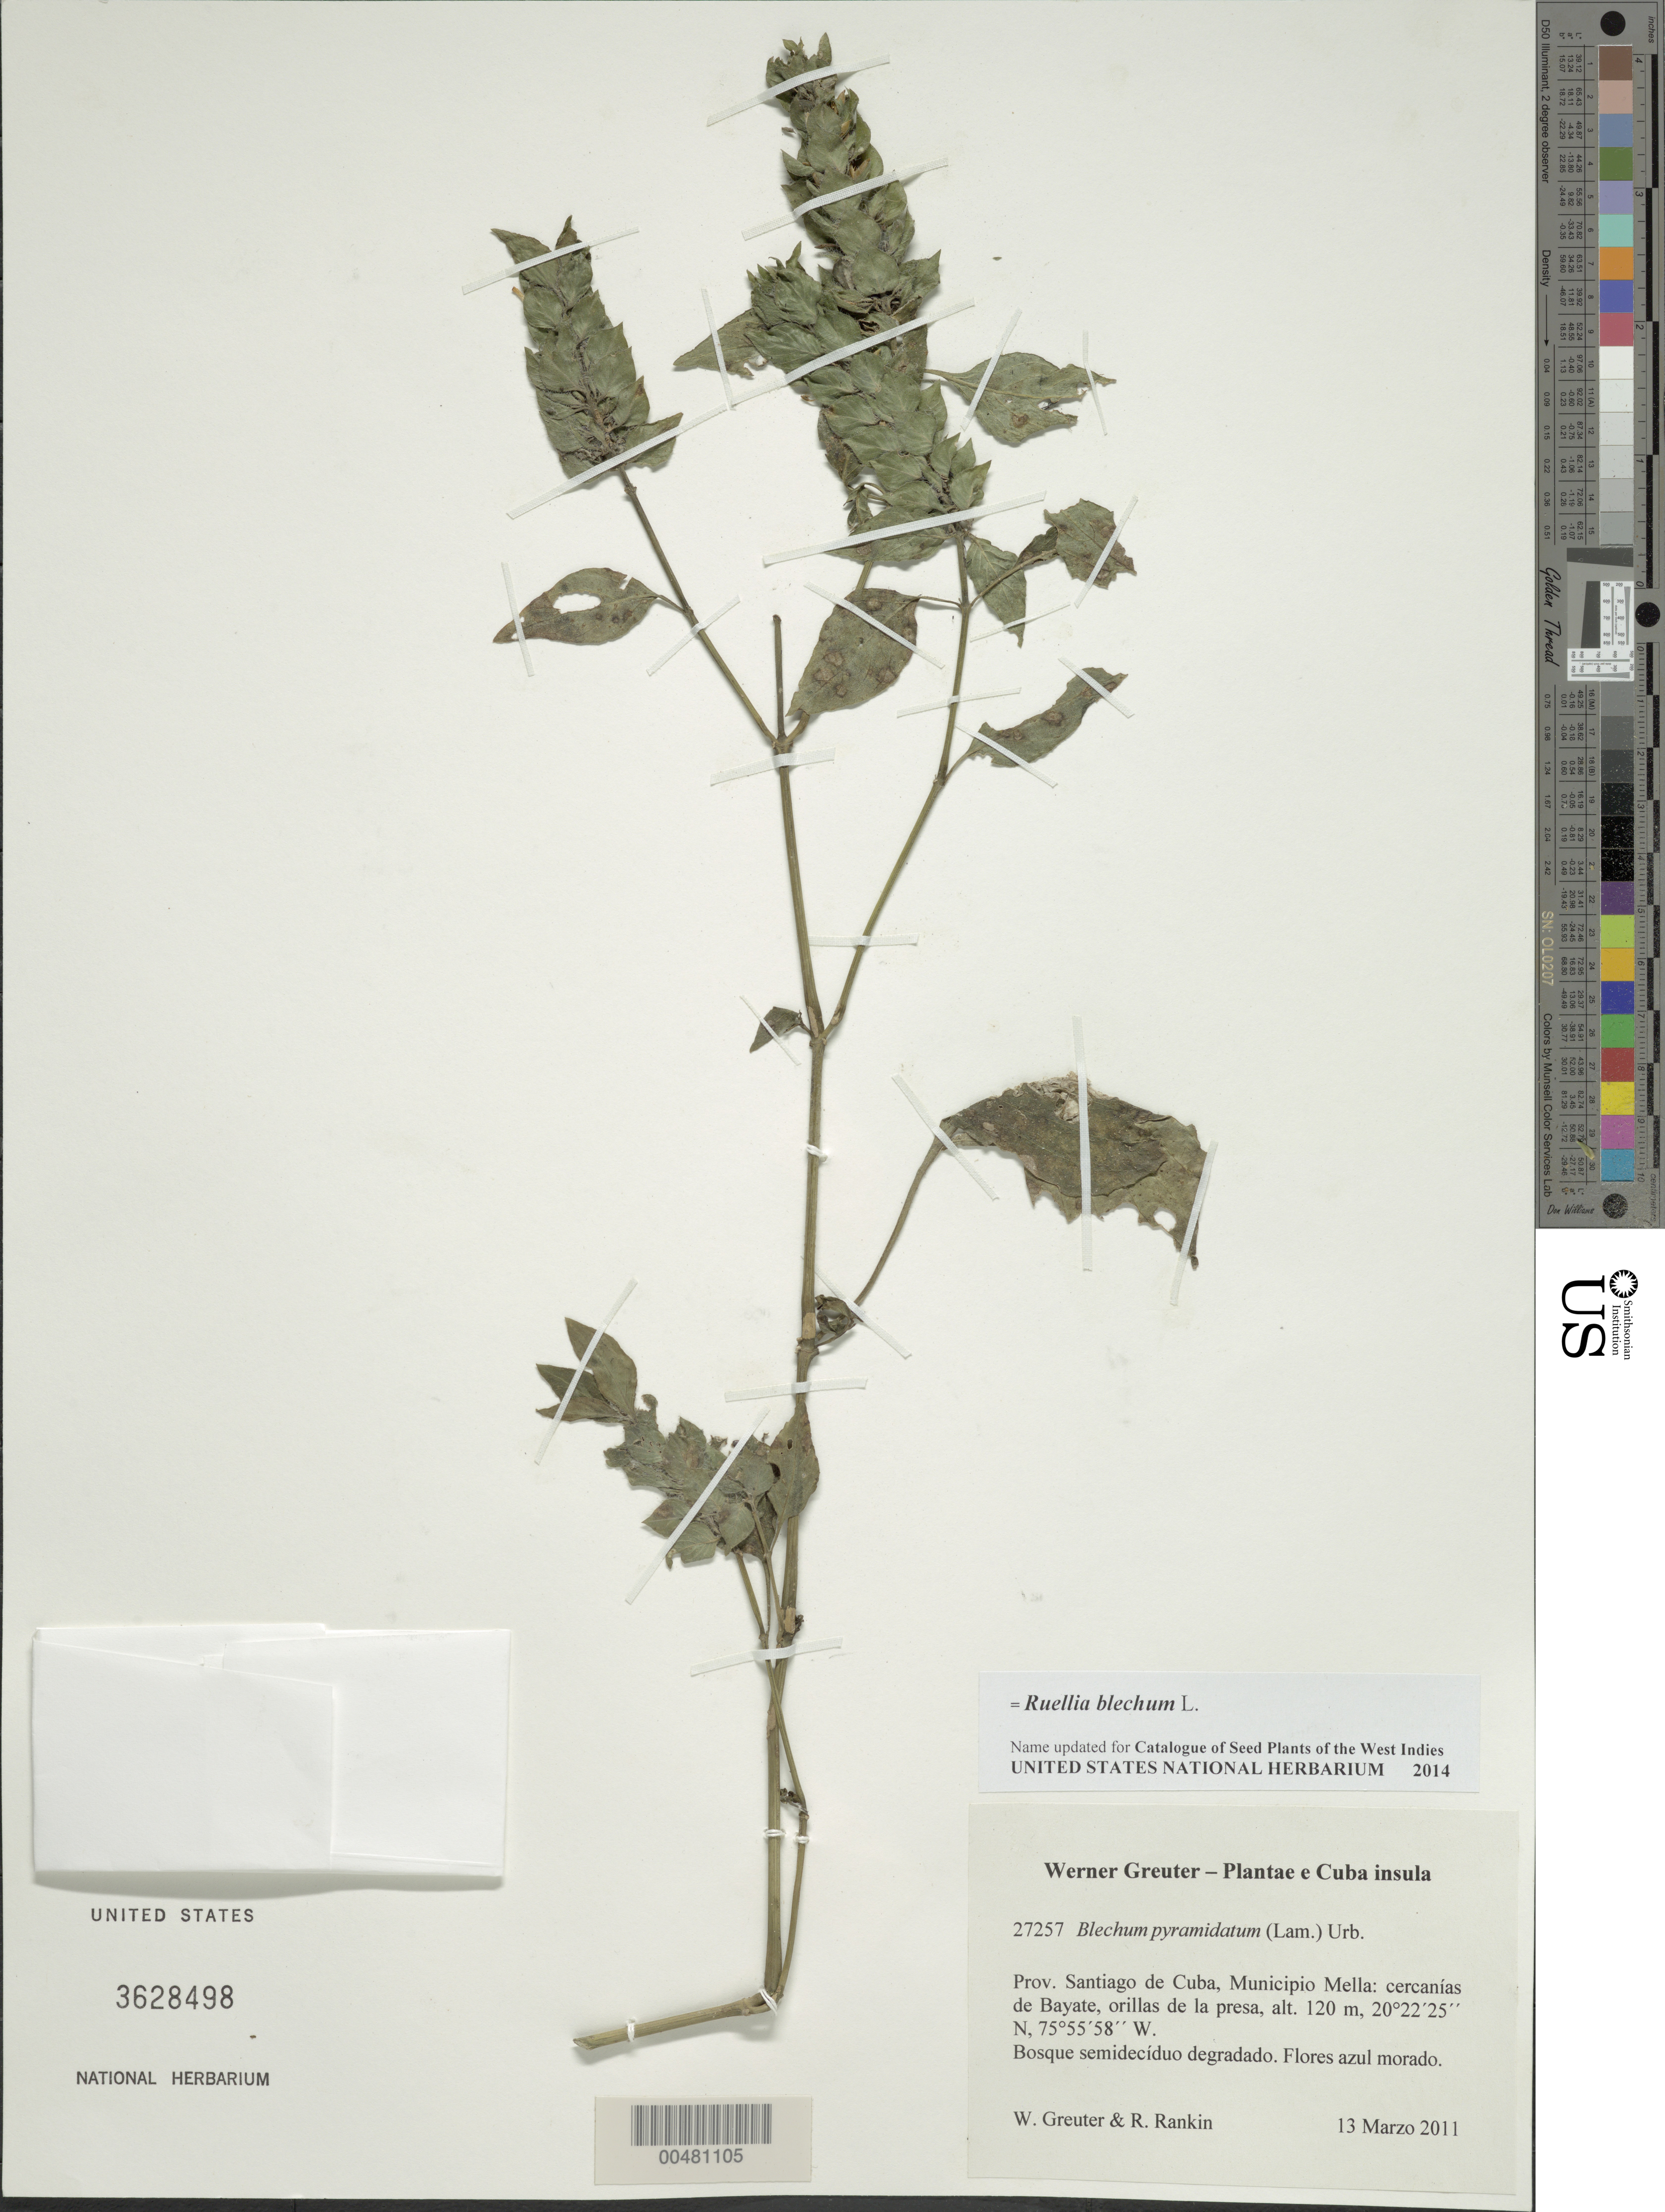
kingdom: Plantae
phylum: Tracheophyta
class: Magnoliopsida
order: Lamiales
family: Acanthaceae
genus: Ruellia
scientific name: Ruellia blechum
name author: L.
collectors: W. R. Greuter & R. Rankin Rodriguez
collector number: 27257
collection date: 2011-03-13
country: Cuba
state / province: Santiago de Cuba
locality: Mun. Mella, cercanías de Bayate.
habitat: Orillas de la presa. Bosque demidecíduo degradado.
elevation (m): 120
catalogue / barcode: US 3628498